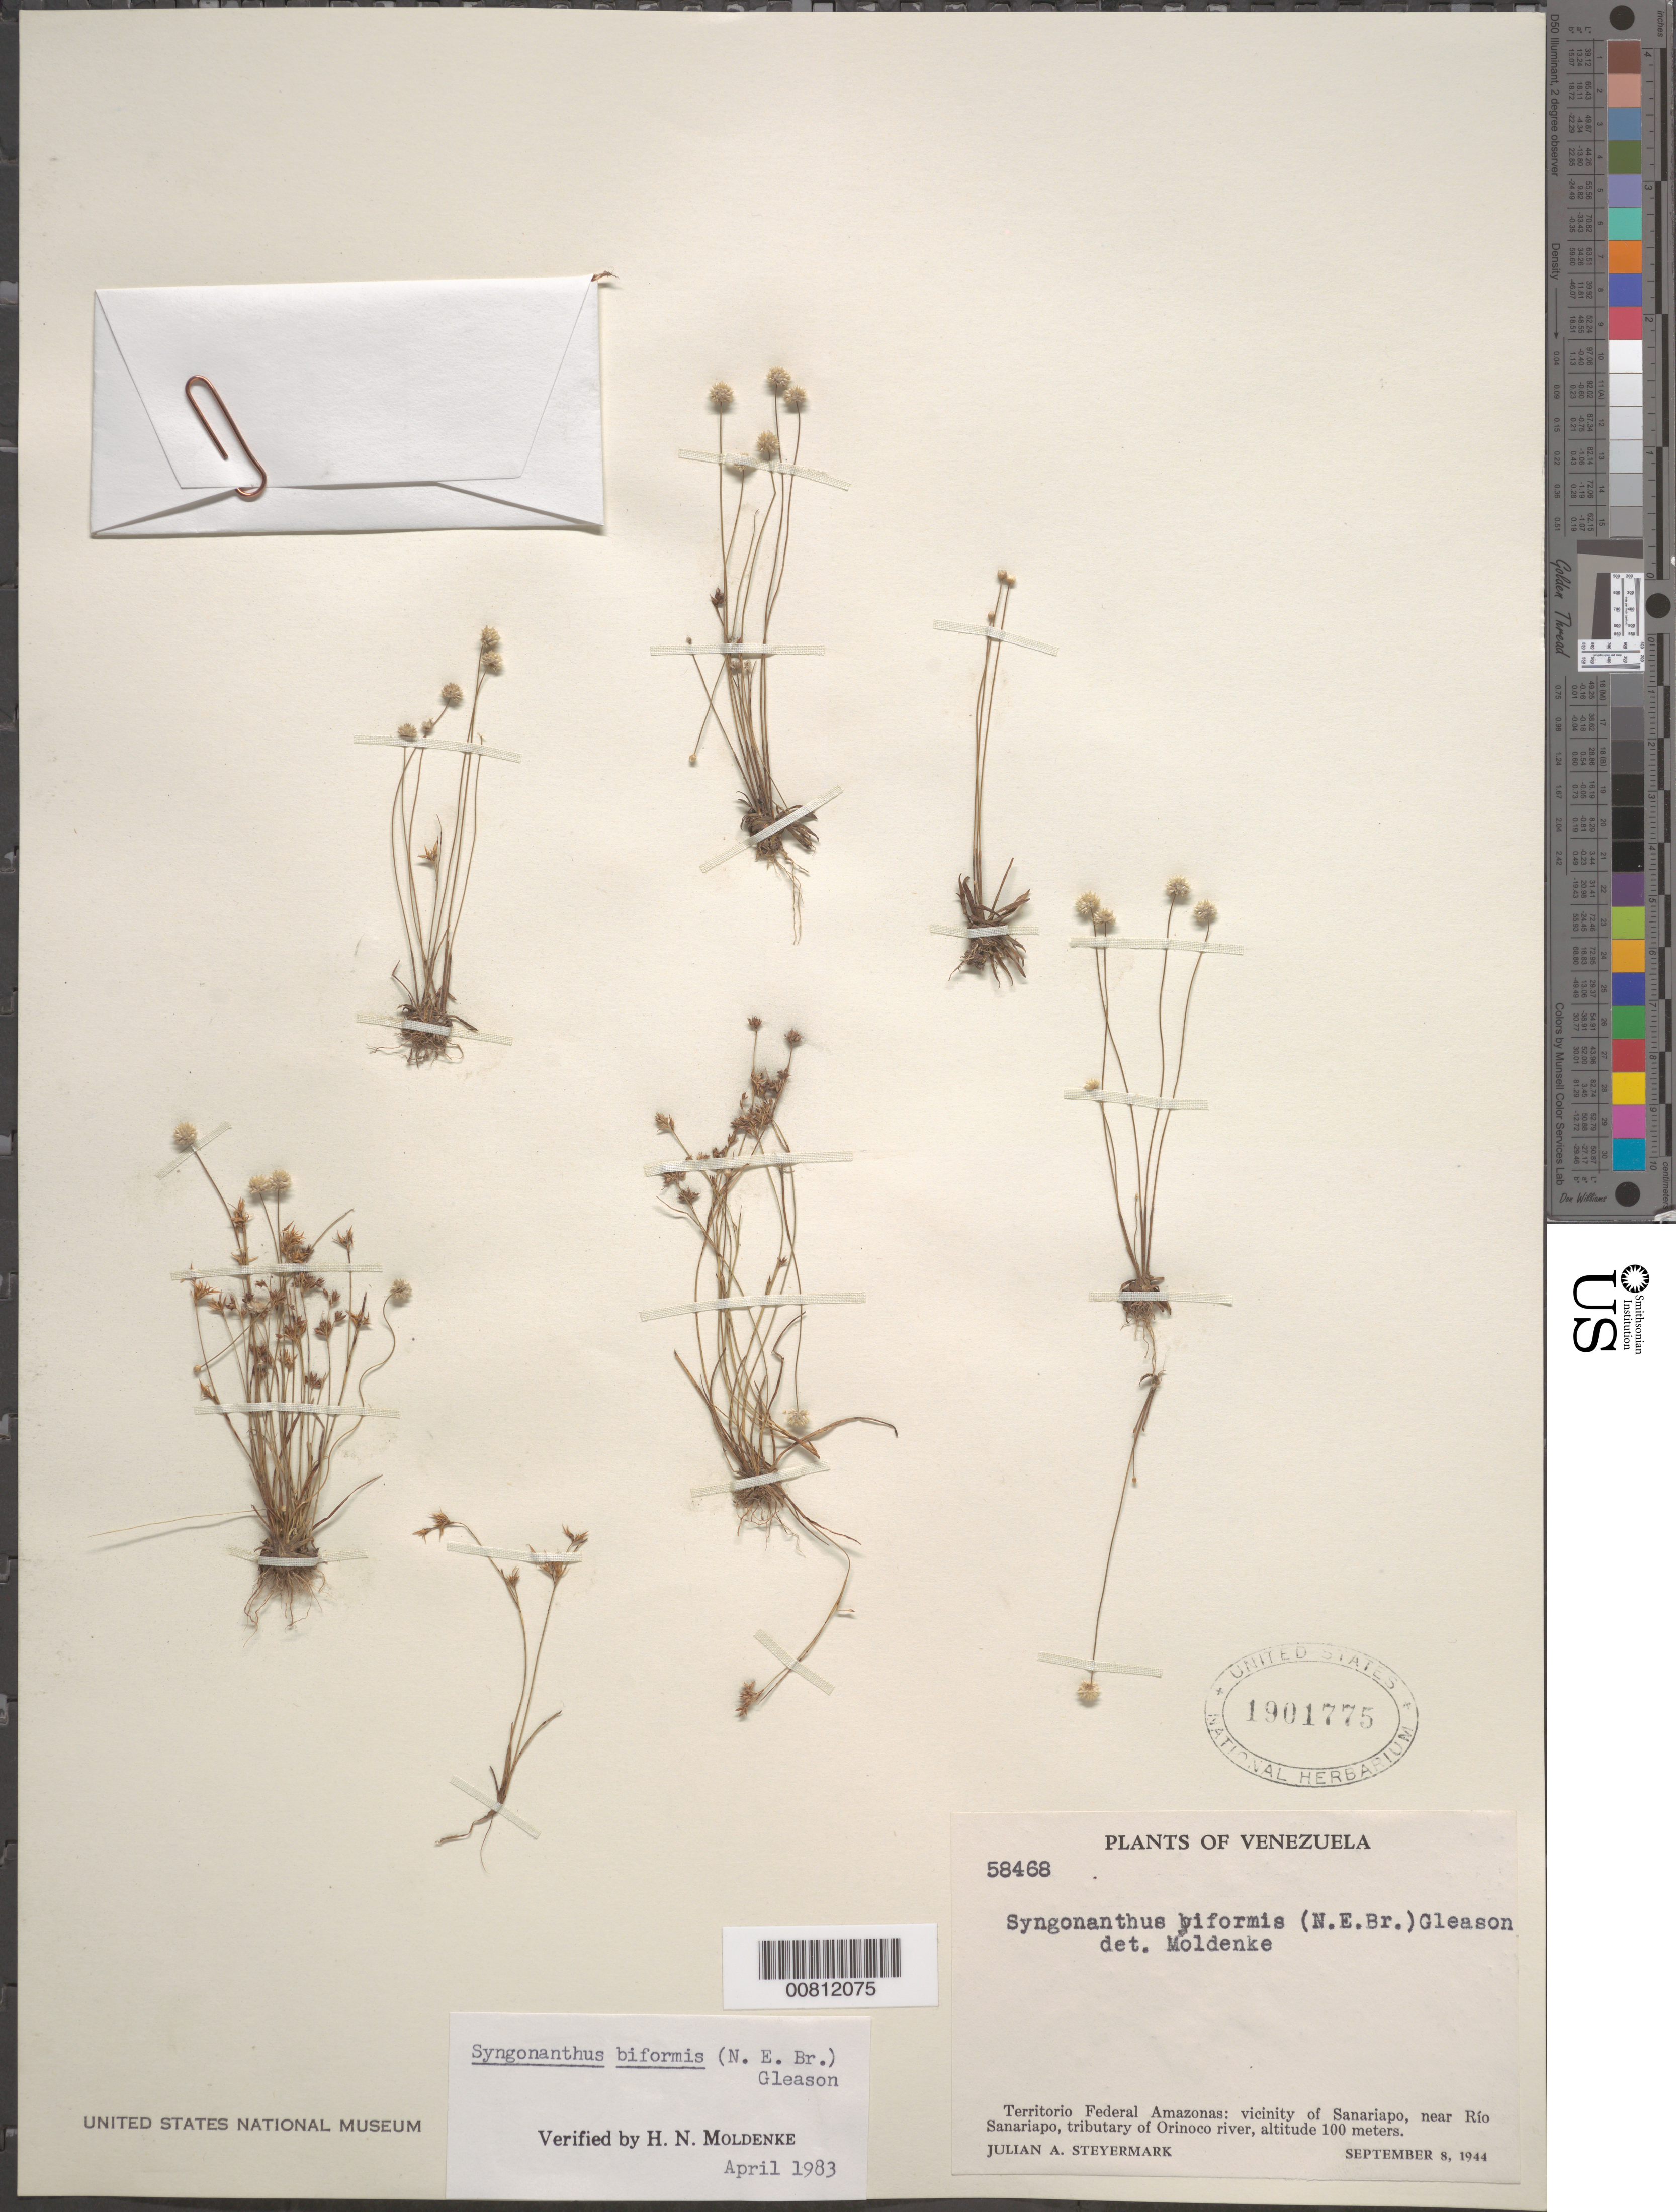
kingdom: Plantae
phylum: Tracheophyta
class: Liliopsida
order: Poales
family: Eriocaulaceae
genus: Syngonanthus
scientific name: Syngonanthus biformis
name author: (N.E. Br.) Gleason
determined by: Moldenke, H. N.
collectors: J. Steyermark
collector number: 58468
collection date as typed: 8-Sep-44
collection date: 1944-09-08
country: Venezuela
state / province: Amazonas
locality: Sanariapo, near Río Sanariapo (tributary of Orinoco R.)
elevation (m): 100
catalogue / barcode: US 1901775